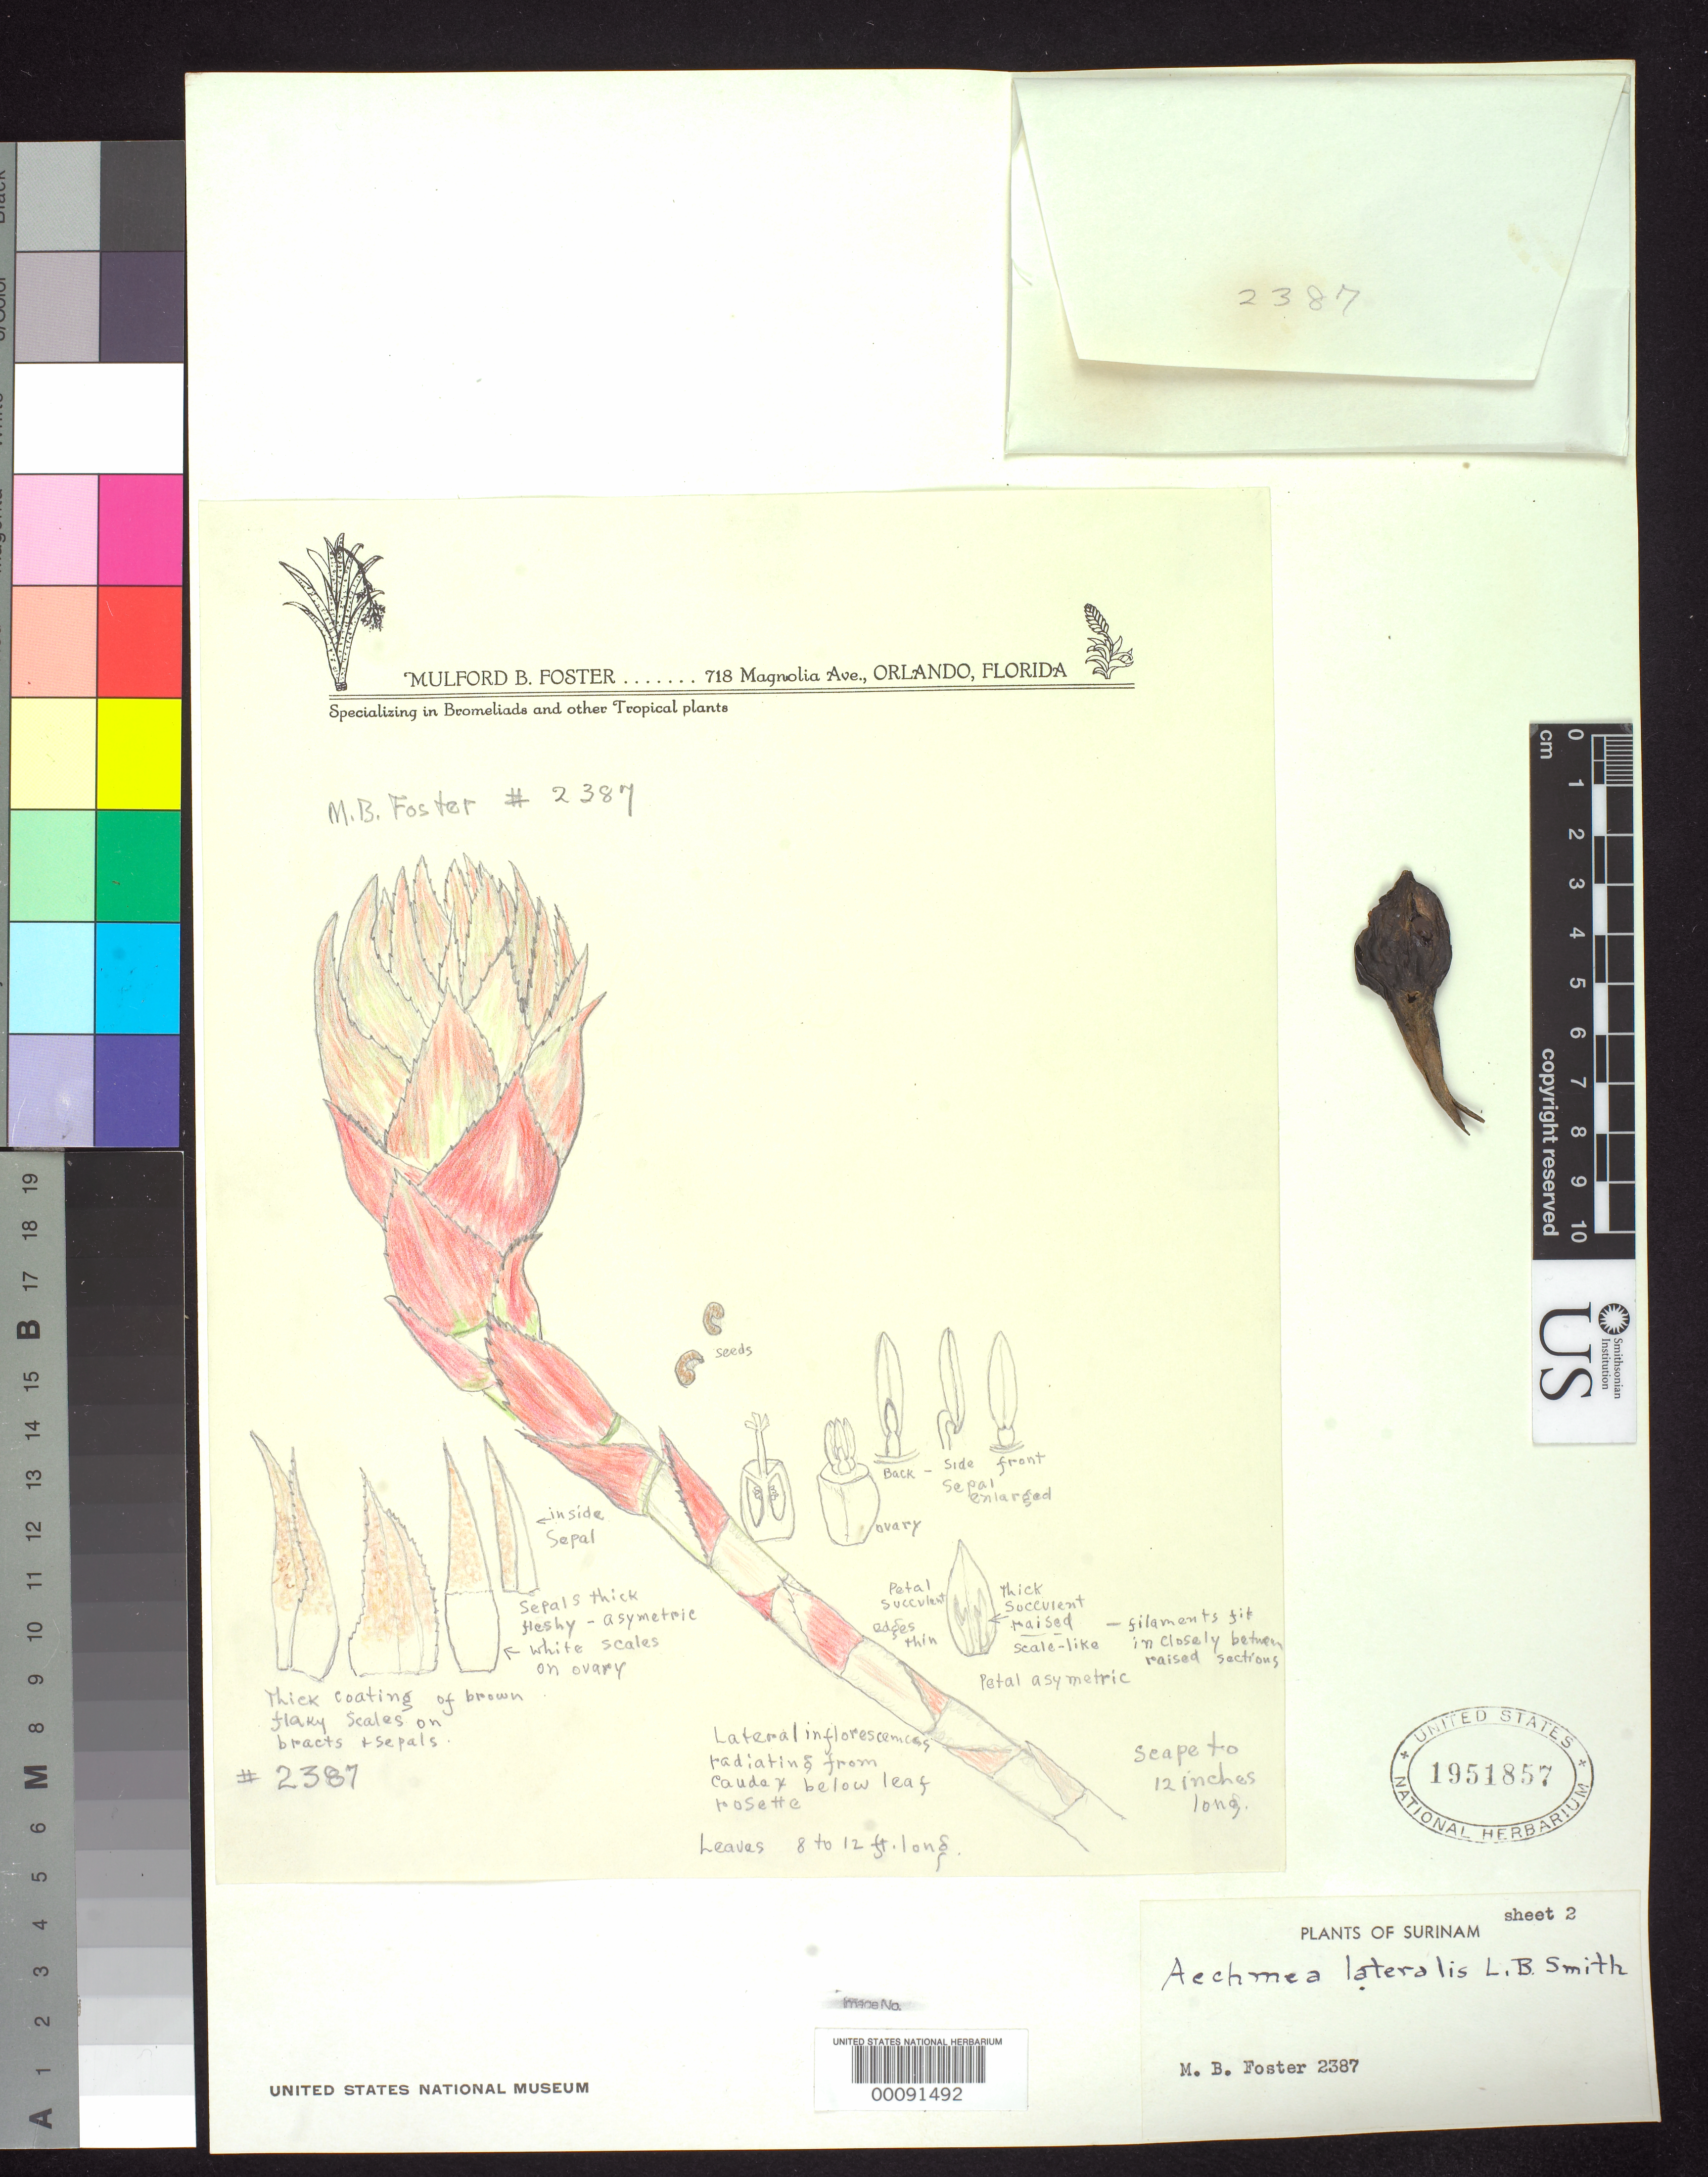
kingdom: Plantae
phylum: Tracheophyta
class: Liliopsida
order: Poales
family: Bromeliaceae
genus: Aechmea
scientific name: Aechmea lateralis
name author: L.B. Sm.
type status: Isotype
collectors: M. B. Foster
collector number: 2387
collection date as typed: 02 Oct 1948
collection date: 1948-10-02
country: Suriname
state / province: Paramaribo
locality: Paramaribo.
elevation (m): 15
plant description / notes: Sheet mounted with drawing and fragmentary material; annotated as "Sheet 2" (of a total of 3 sheets so numbered) but protologue cites explicitly (and only) USNH 1951856 as the "type".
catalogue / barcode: US 1951857